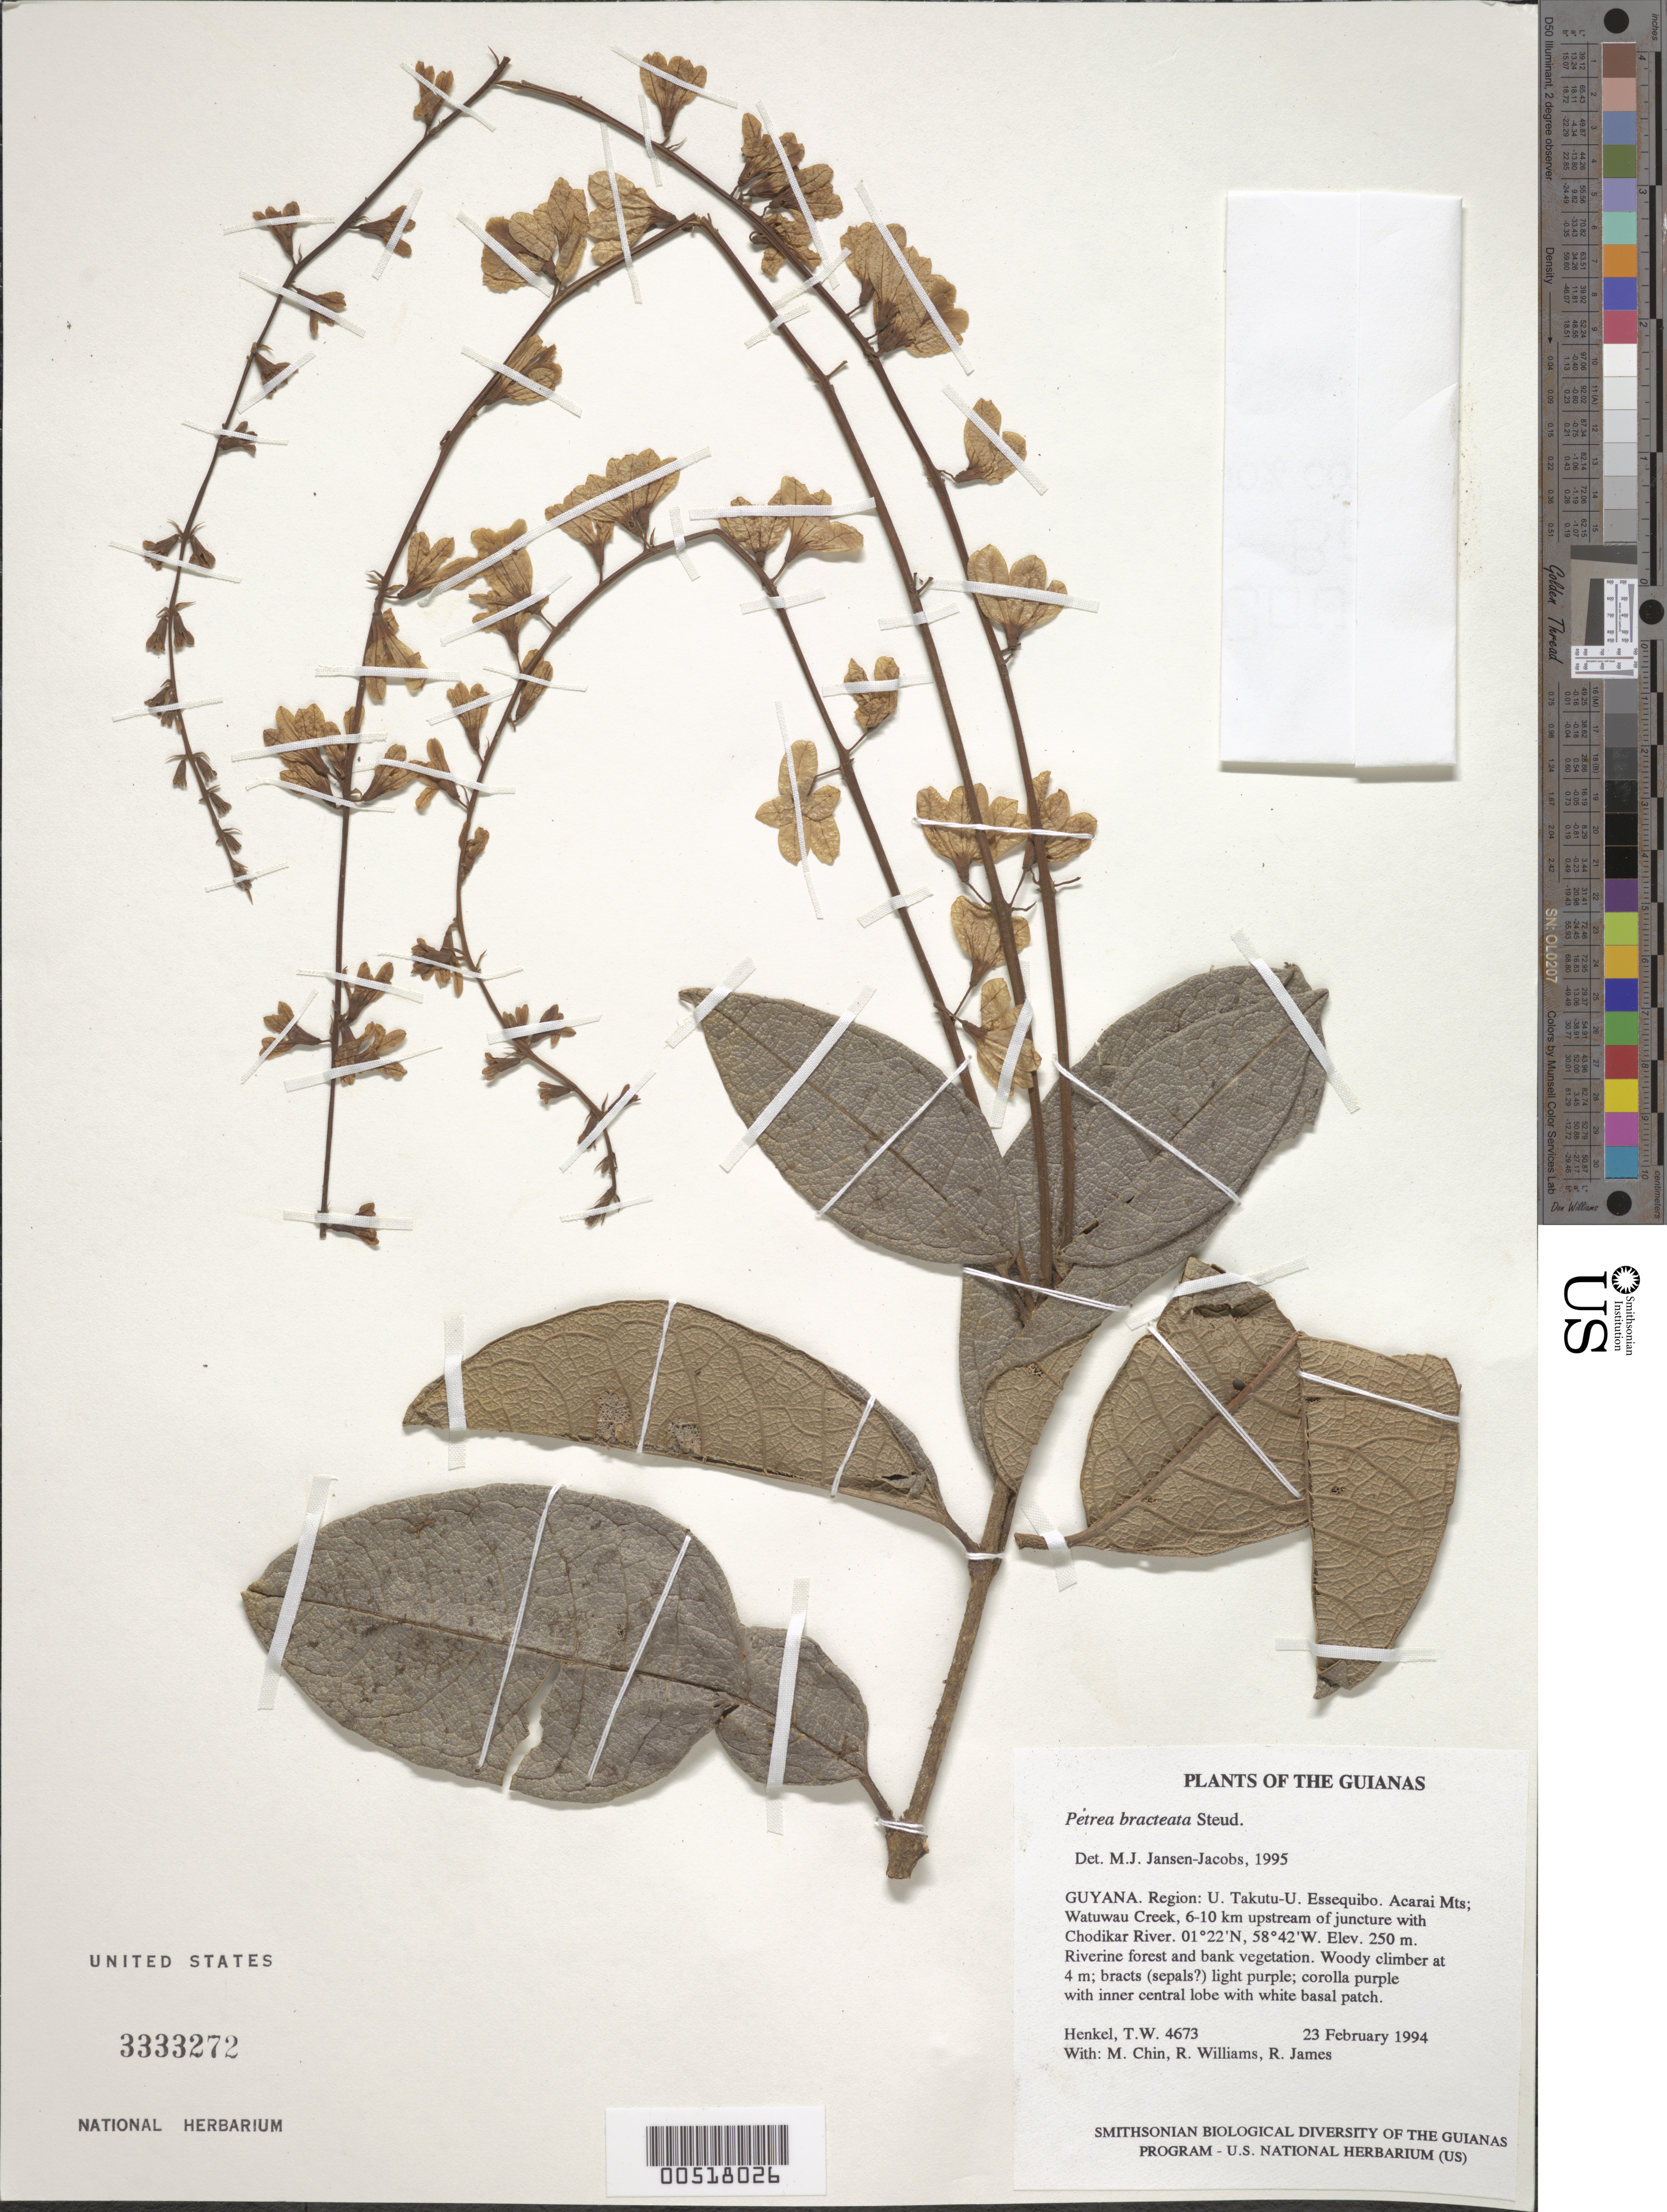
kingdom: Plantae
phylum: Tracheophyta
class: Magnoliopsida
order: Lamiales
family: Verbenaceae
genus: Petrea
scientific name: Petrea bracteata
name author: Steud.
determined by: Jansen-Jacobs, M. J., (U), Nationaal Herbarium Nederland, Utrecht University branch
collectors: T. Henkel, M. Chin, R. Williams & R. James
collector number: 4673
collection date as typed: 23 February 1994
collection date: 1994-02-23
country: Guyana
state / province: U. Takutu-U. Essequibo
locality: Acarai Mts; Watuwau Creek, 6-10 km upstream of juncture with Chodikar River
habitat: Riverine forest and bank vegetation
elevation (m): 250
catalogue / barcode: US 3333272